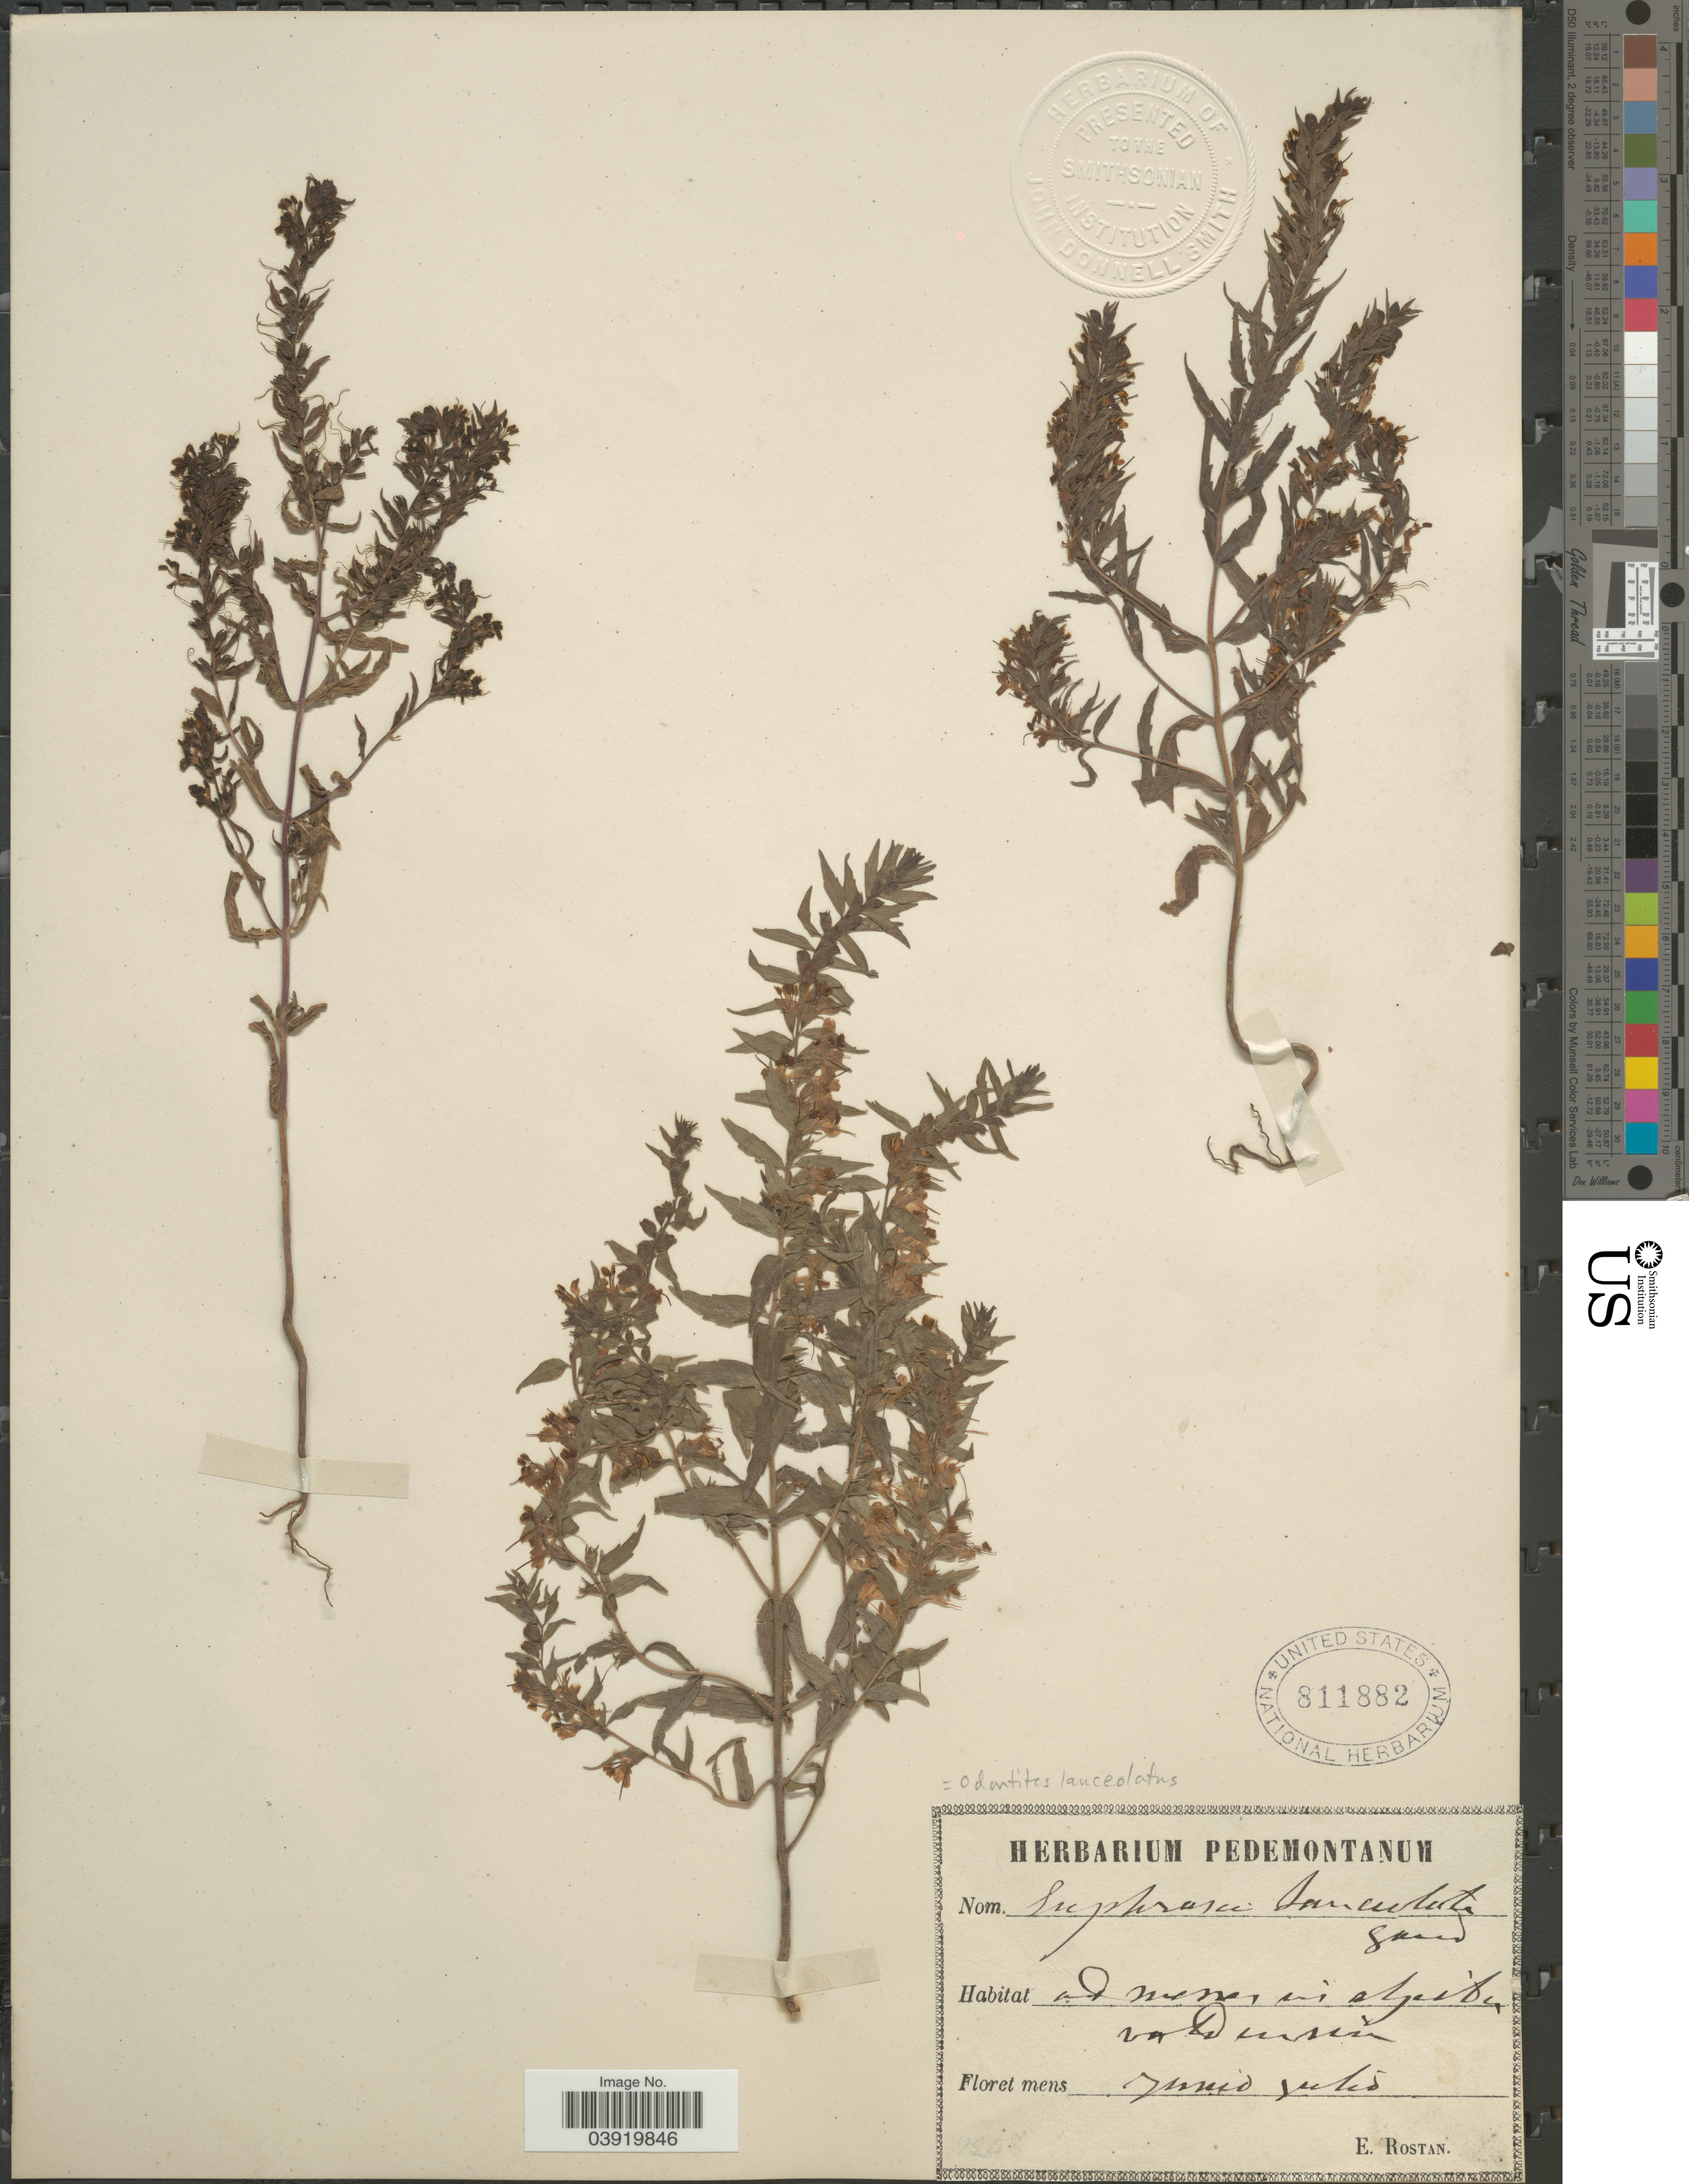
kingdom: Plantae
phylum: Tracheophyta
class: Magnoliopsida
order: Lamiales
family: Orobanchaceae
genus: Odontites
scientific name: Odontites lanceolata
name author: Rchb.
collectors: E. Rostan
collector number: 1248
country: Italy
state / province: Piedmont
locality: Ad wenen in algeitu vald wsien. [interpreted]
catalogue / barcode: US 811882